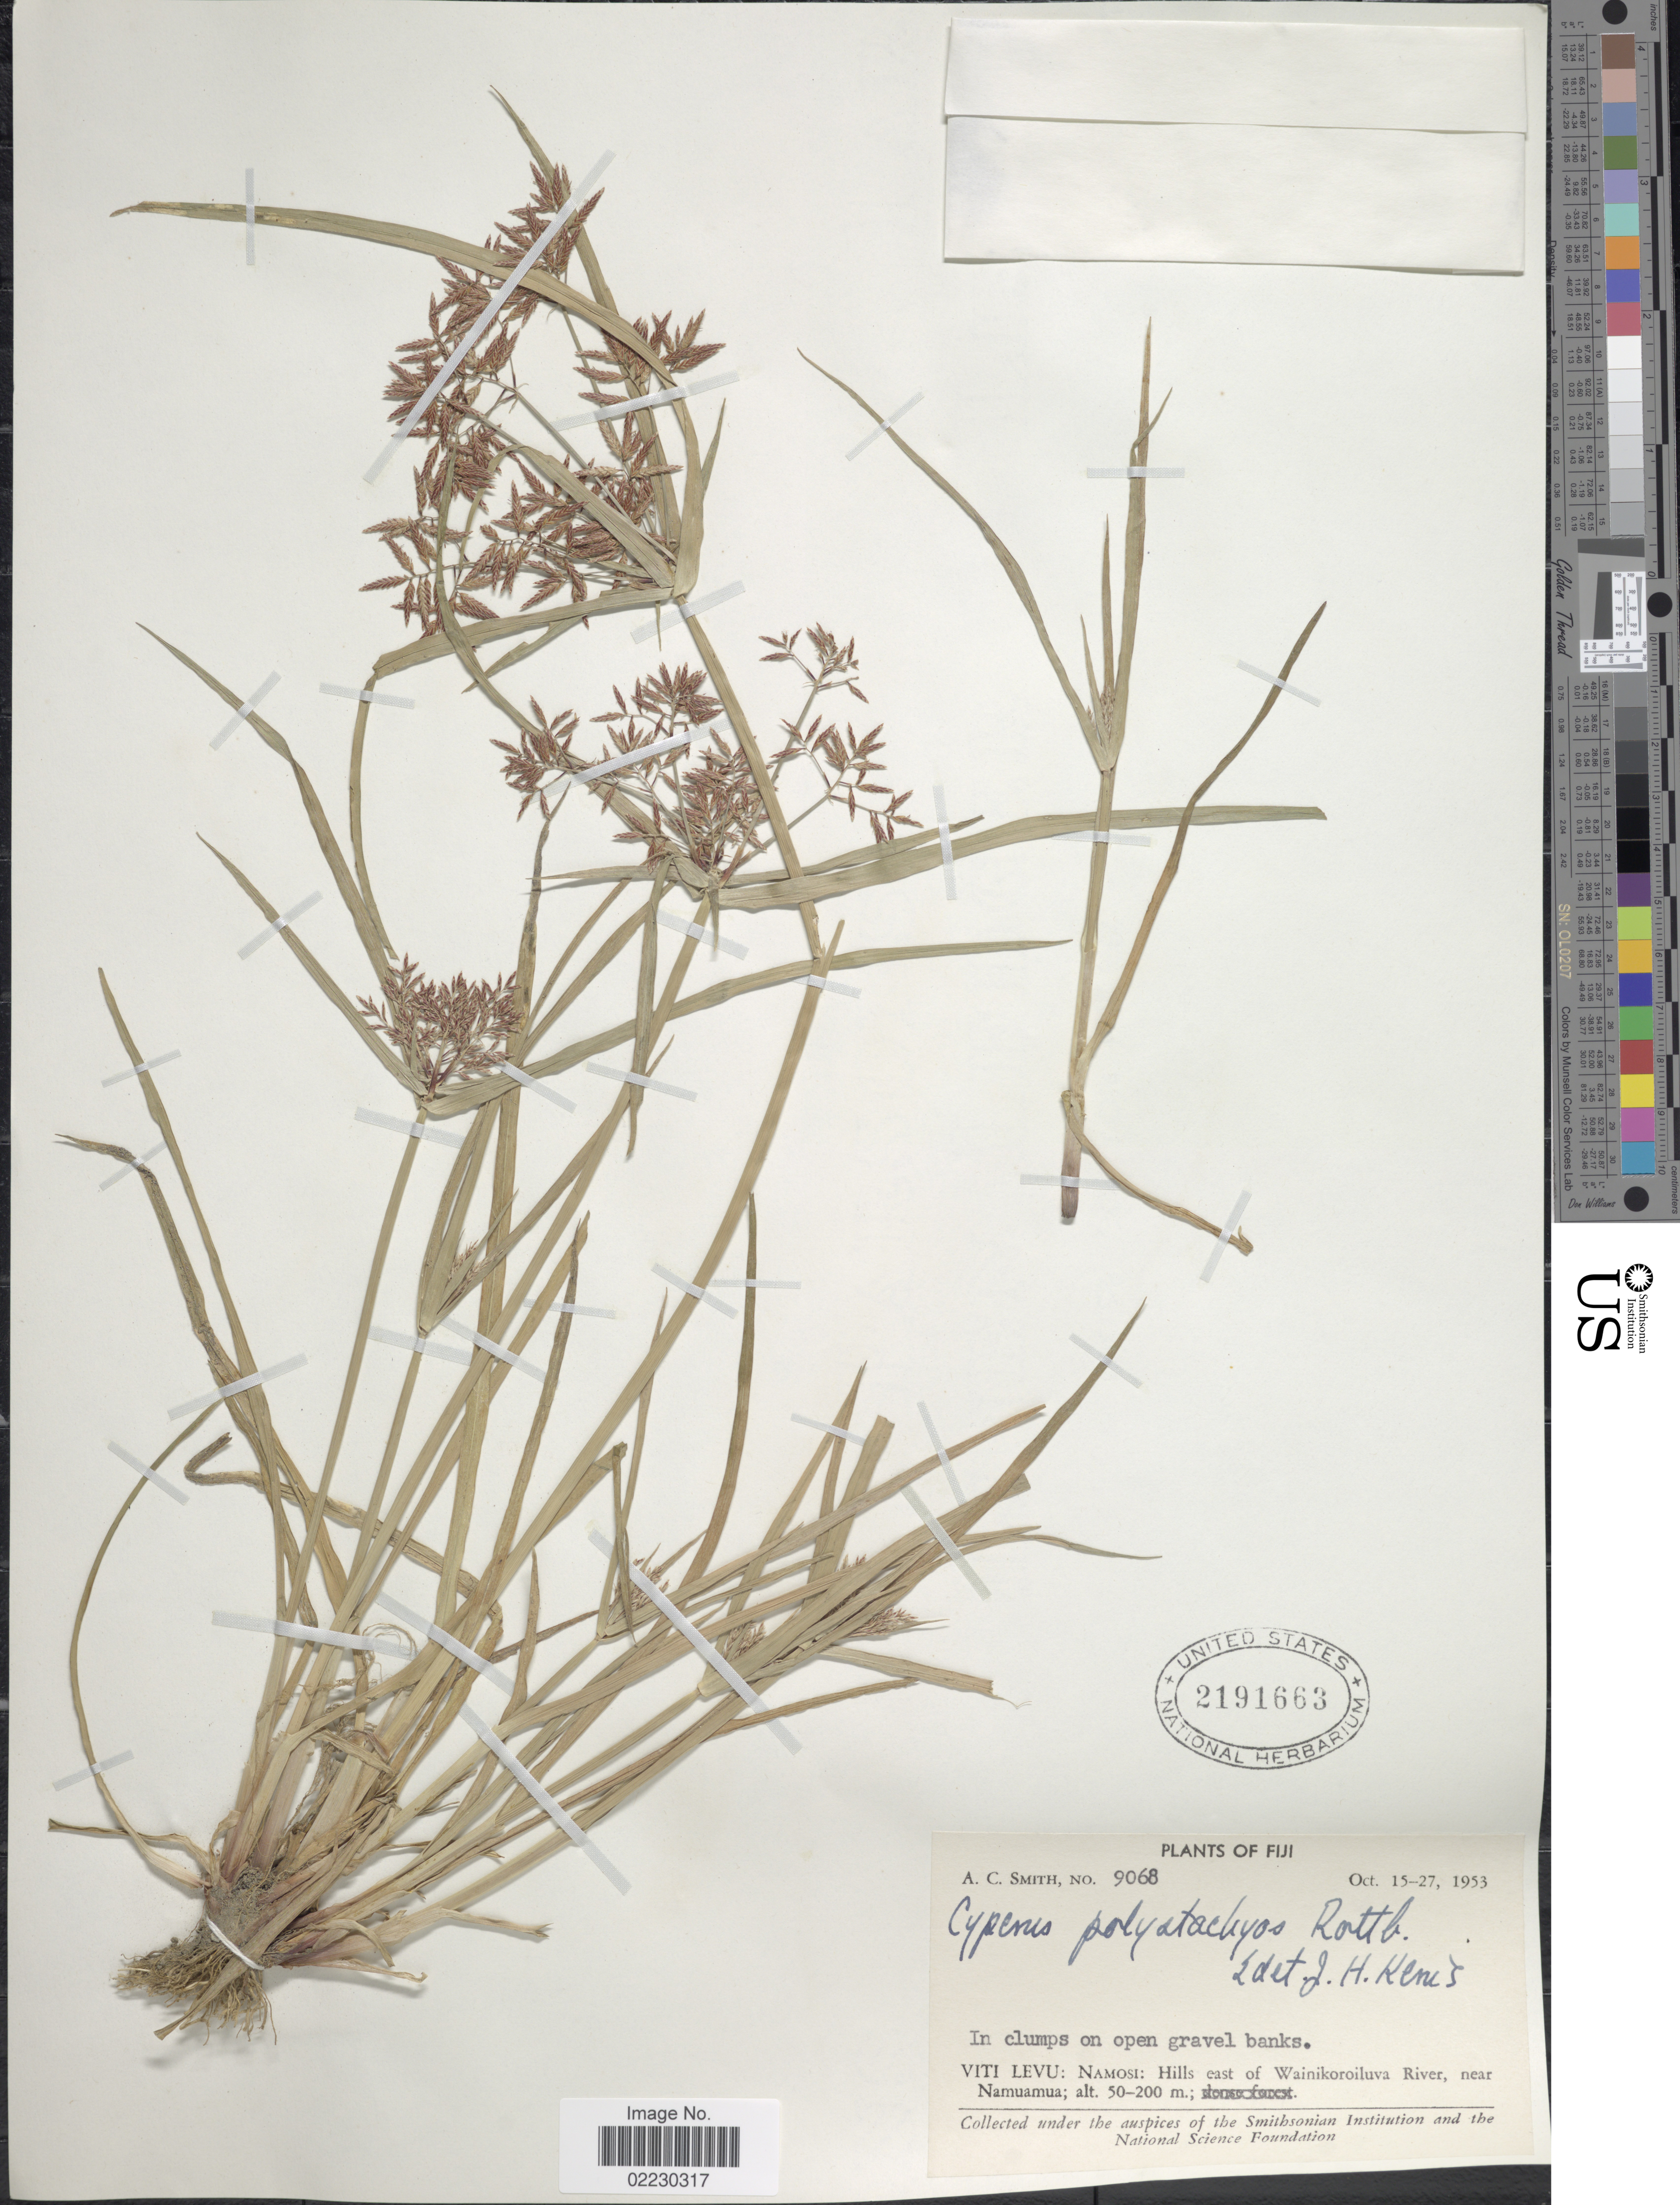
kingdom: Plantae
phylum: Tracheophyta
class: Liliopsida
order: Poales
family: Cyperaceae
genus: Cyperus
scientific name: Cyperus polystachyos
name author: Rottb.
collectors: A. C. Smith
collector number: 9068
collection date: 1953-10-15/1953-10-27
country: Fiji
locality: In clumps on open gravel banks, Viti Levu: Namosi: Hills east of Wainikoroiluva River, near Namuamua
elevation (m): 50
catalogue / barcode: US 2191663